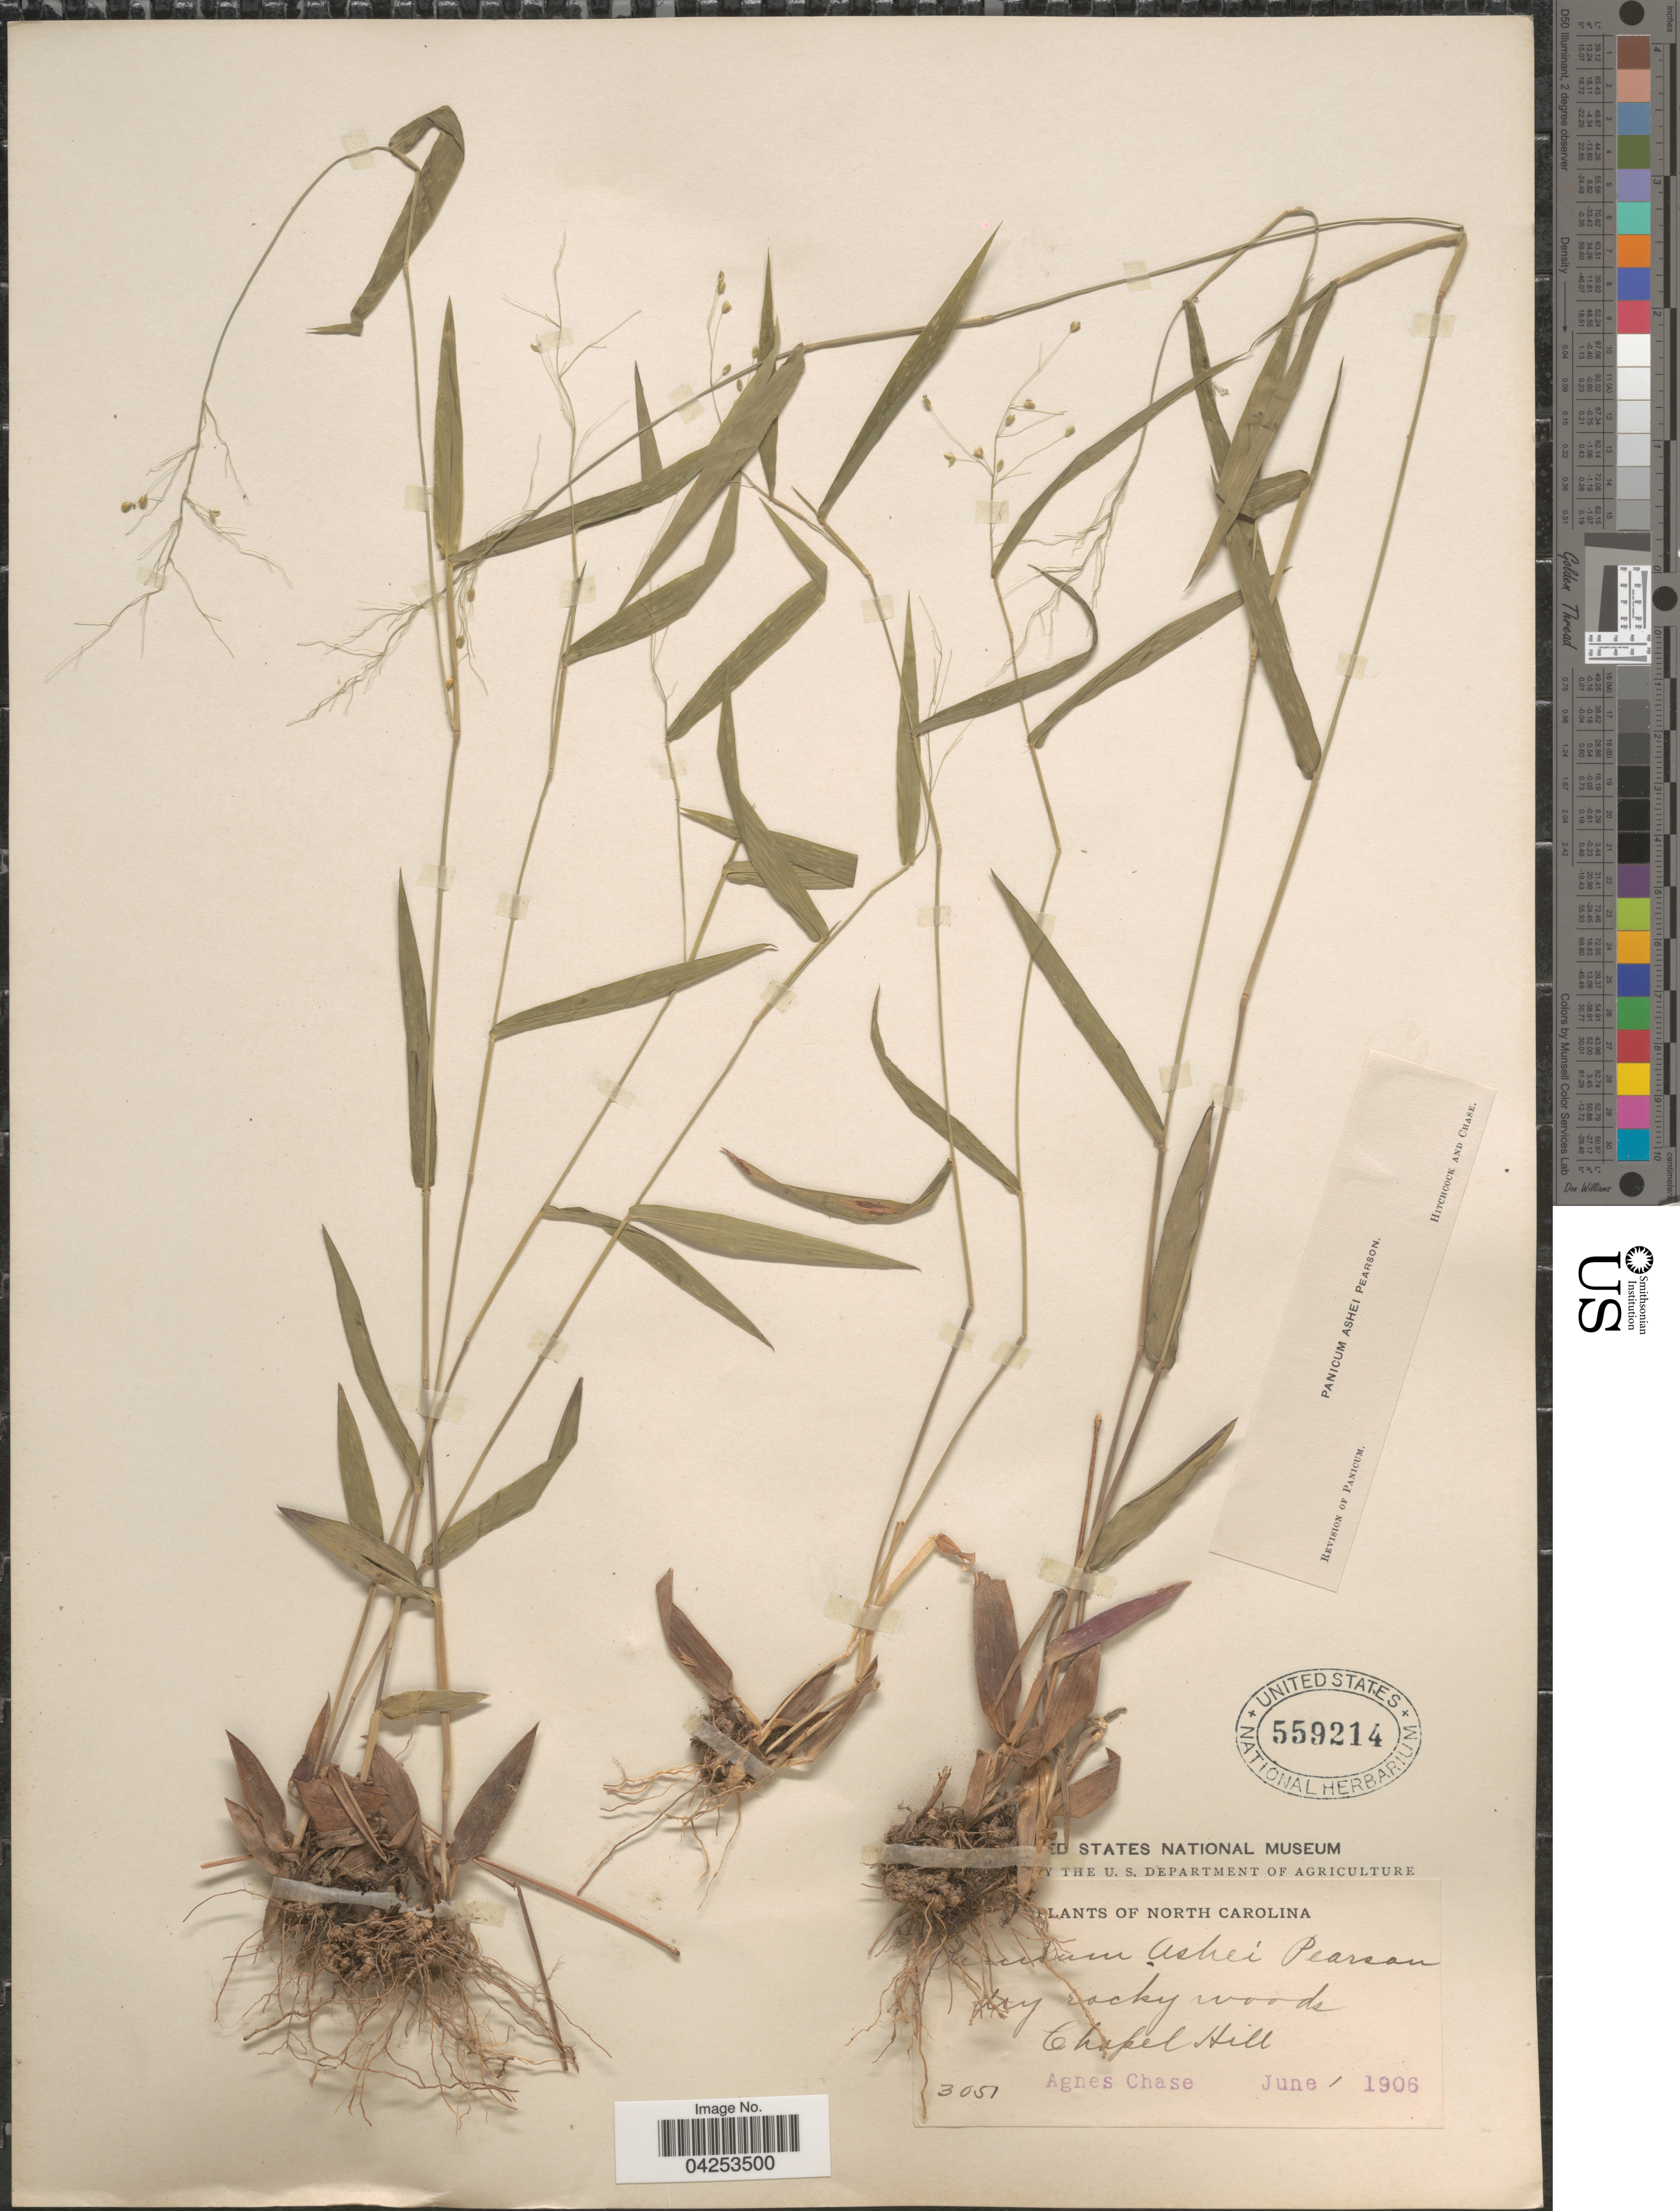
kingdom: Plantae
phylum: Tracheophyta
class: Liliopsida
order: Poales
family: Poaceae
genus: Dichanthelium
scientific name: Dichanthelium commutatum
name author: (Schult.) Gould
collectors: A. Chase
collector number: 3051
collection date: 1906-06-01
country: United States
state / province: North Carolina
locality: Dry rocky woods Chapel Hill.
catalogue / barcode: US 559214